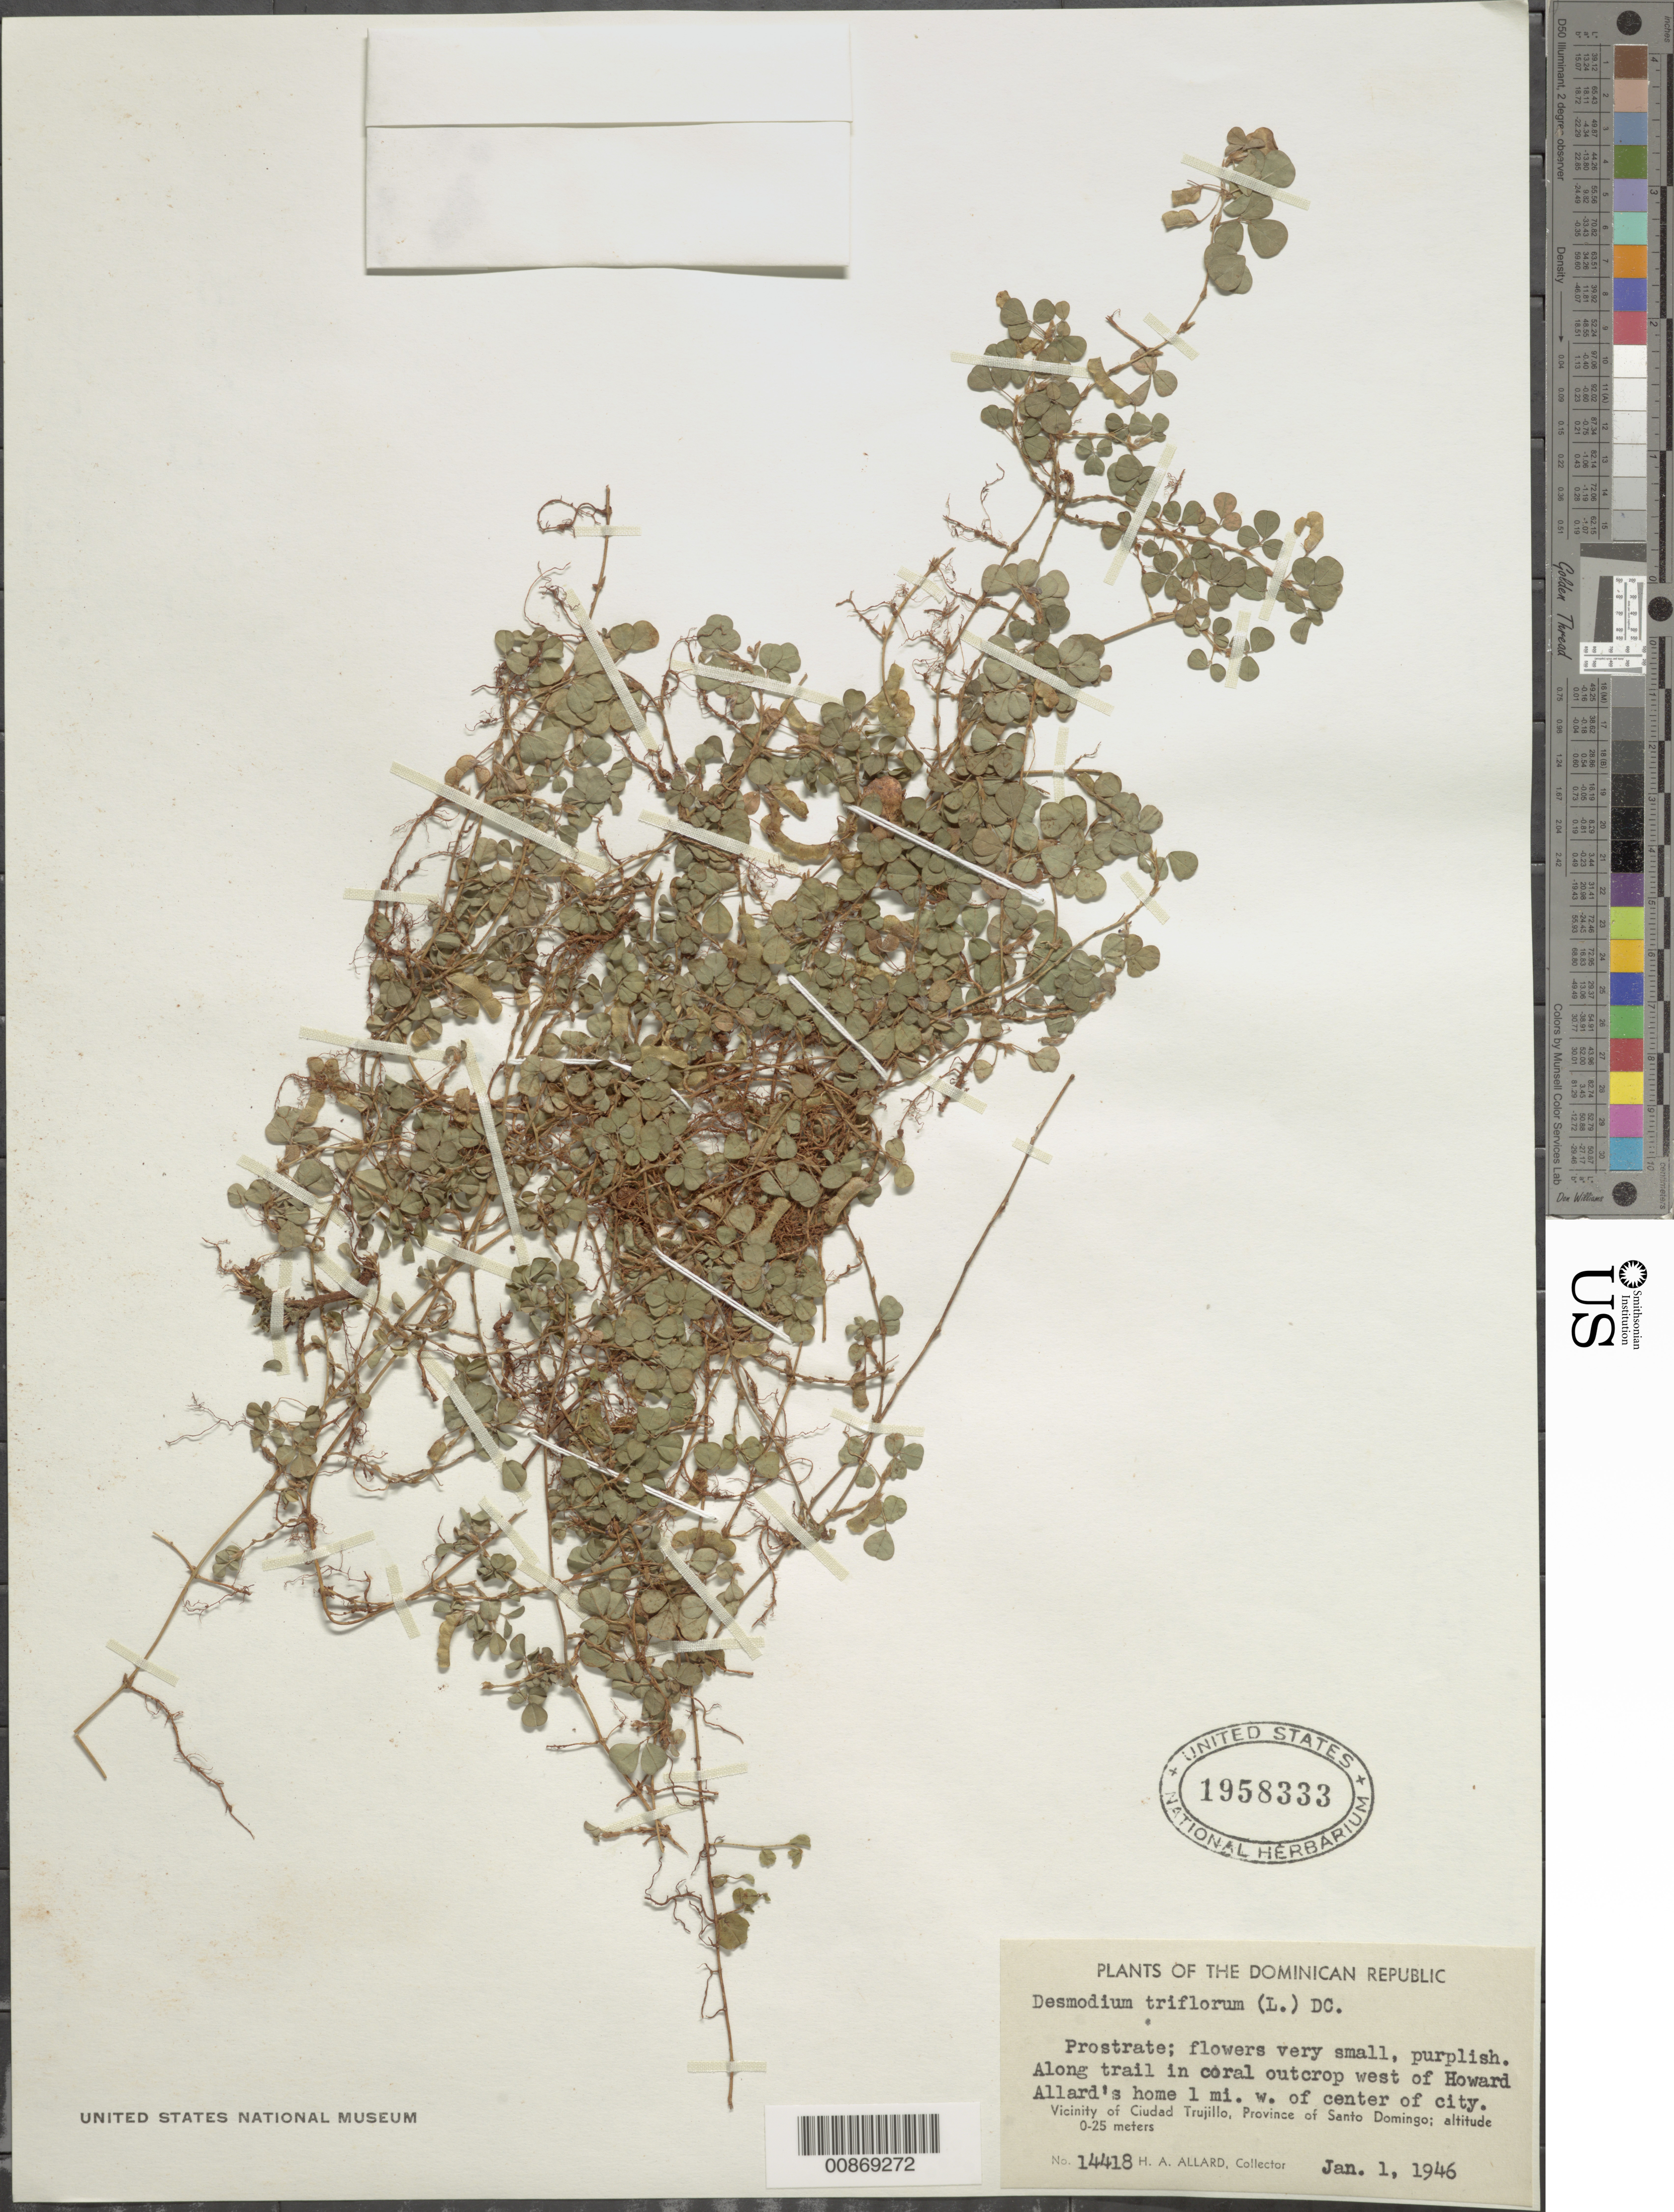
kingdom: Plantae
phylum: Tracheophyta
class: Magnoliopsida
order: Fabales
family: Fabaceae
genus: Grona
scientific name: Grona triflora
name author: (L.) H. Ohashi & K. Ohashi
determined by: Strong, Mark T., (BOT), Smithsonian Institution - National Museum of Natural History (UNITED STATES)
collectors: H. A. Allard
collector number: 14418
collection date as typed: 01 Jan 1946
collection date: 1946-01-01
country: Dominican Republic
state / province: Distrito Nacional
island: Hispaniola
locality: Vicinity of Ciudad Trujillo, Province of Santo Domingo (obsolete). Along trail in coral outcrop west of Howard Allard's home, 1 mi. W of center of city.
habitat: Along trail in coral outcrop.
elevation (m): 0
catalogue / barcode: US 1958333